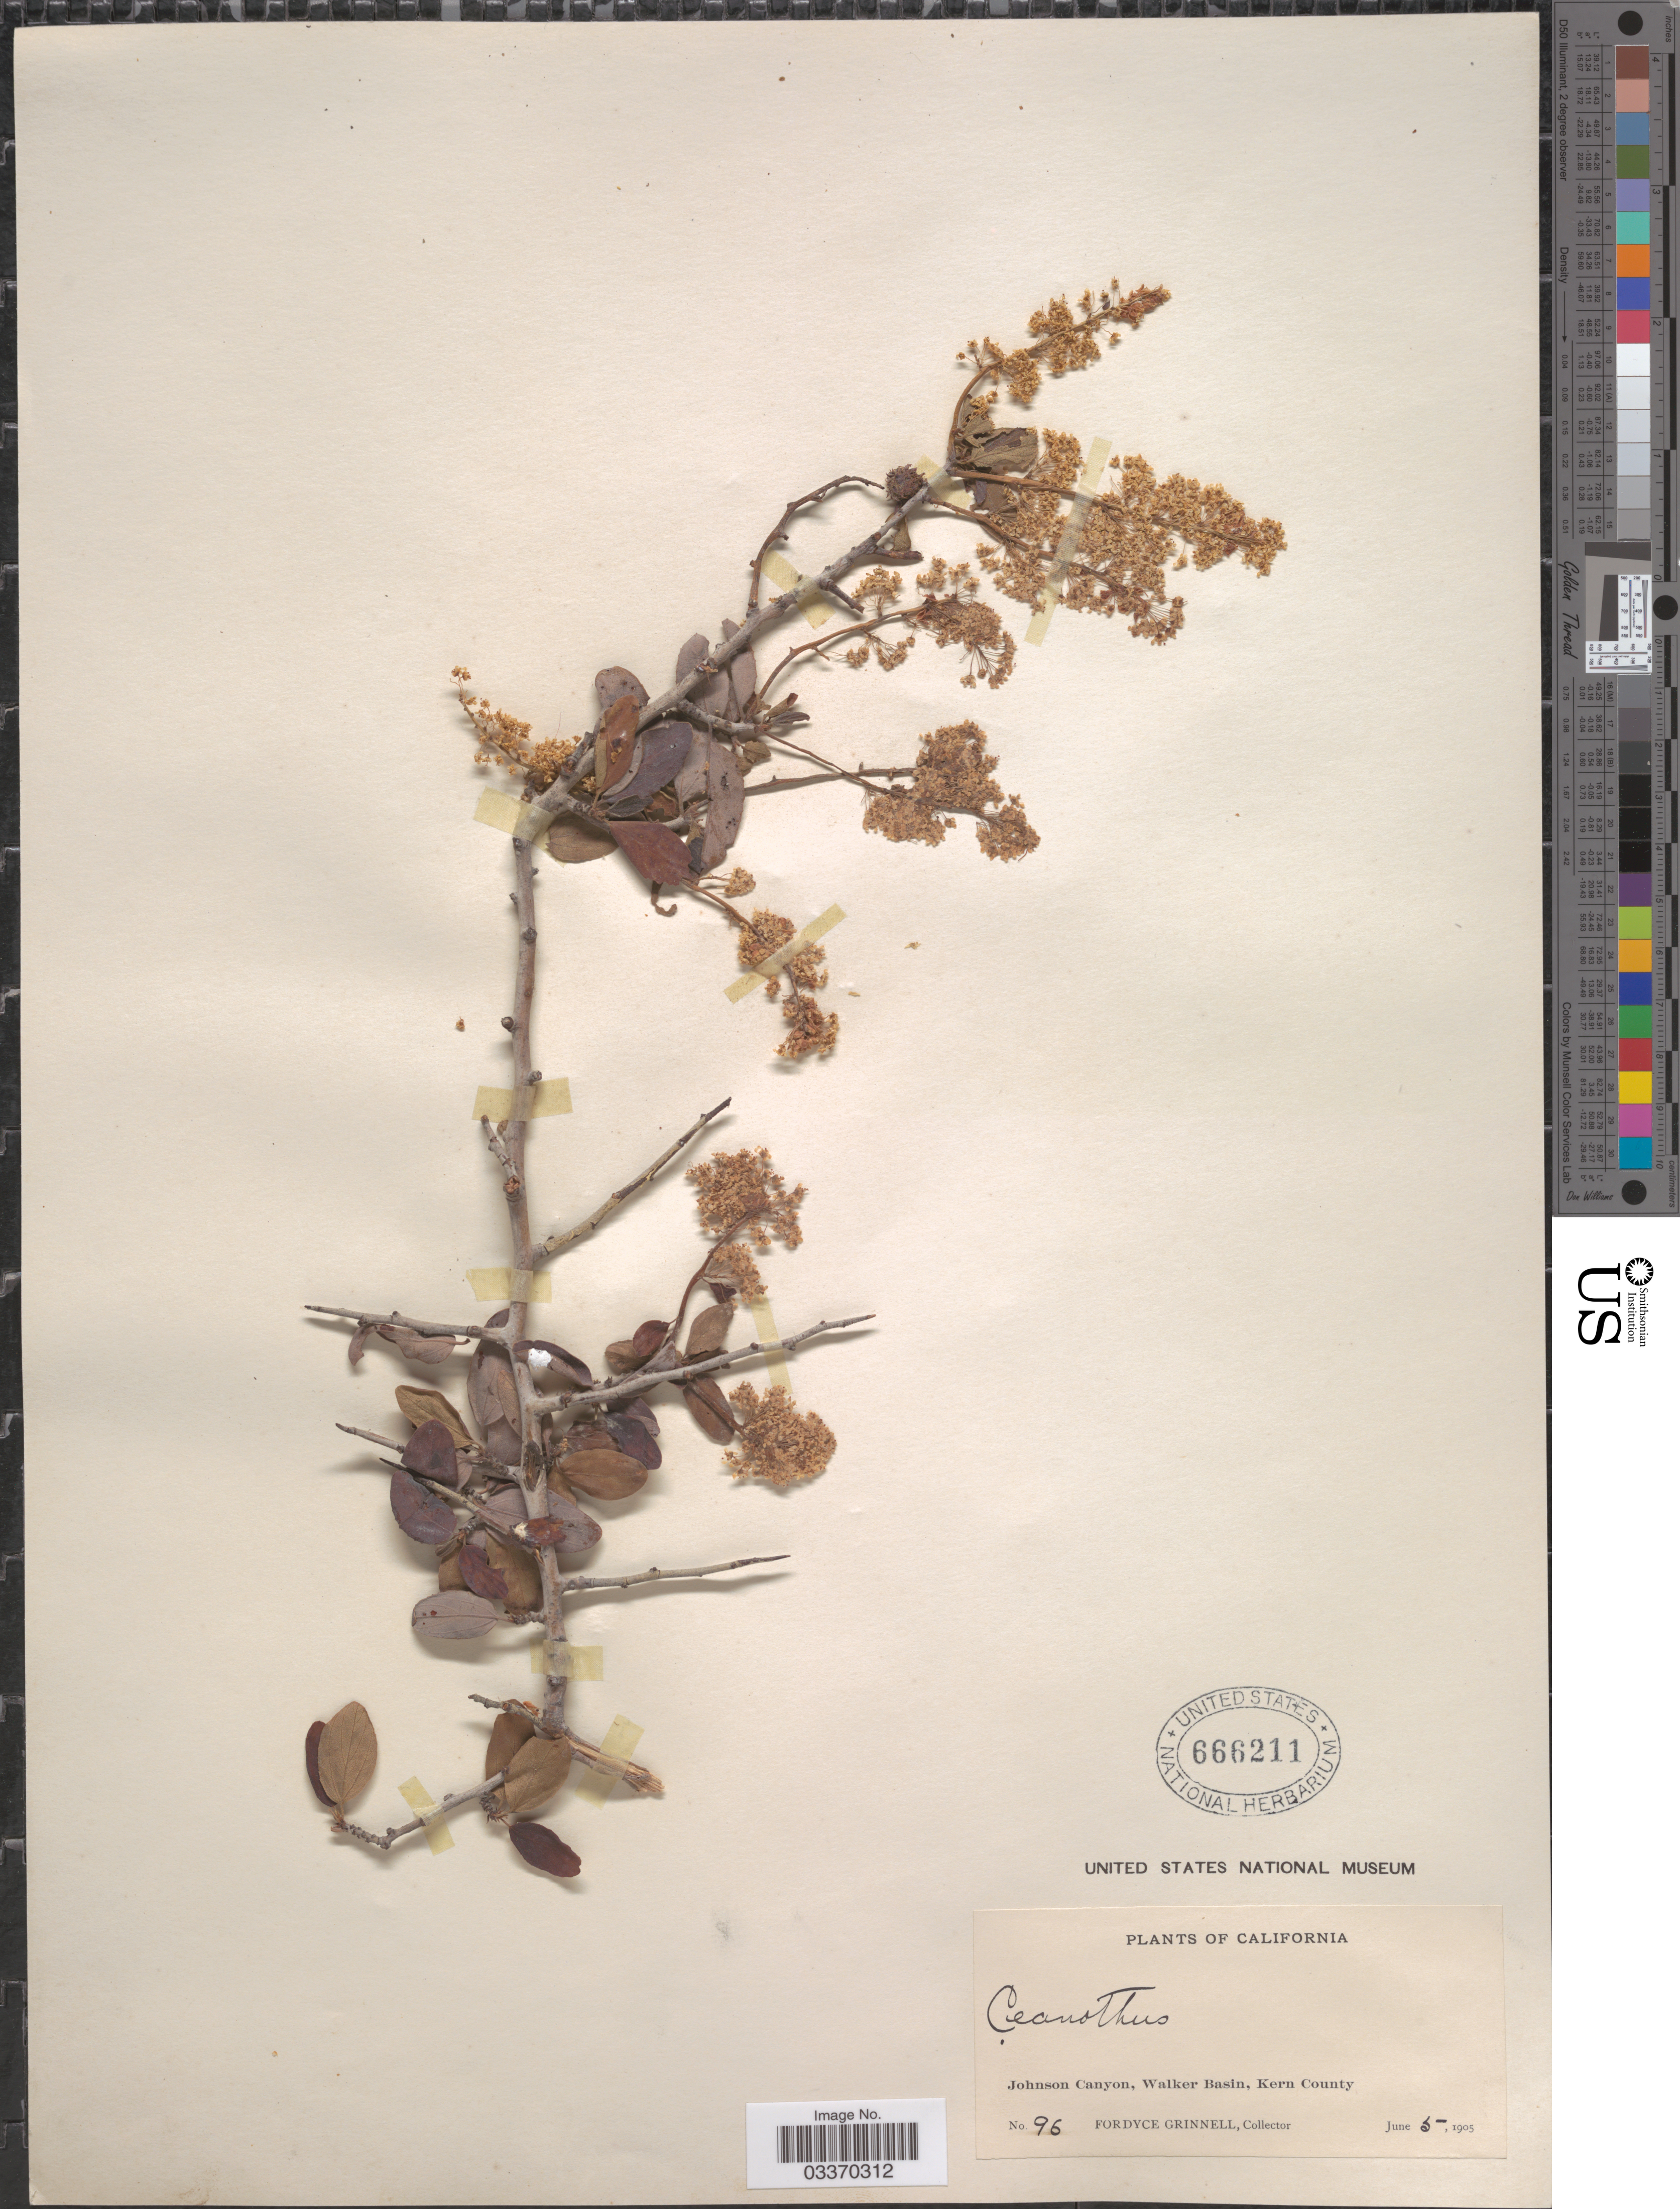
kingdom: Plantae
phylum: Tracheophyta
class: Magnoliopsida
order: Rosales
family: Rhamnaceae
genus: Ceanothus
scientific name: Ceanothus sorediatus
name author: Hook. & Arn.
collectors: F. Grinnell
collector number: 96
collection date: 1905-06-05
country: United States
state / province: California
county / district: Kern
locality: Johnson Canyon, Walker Basin, Kern County.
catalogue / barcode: US 666211